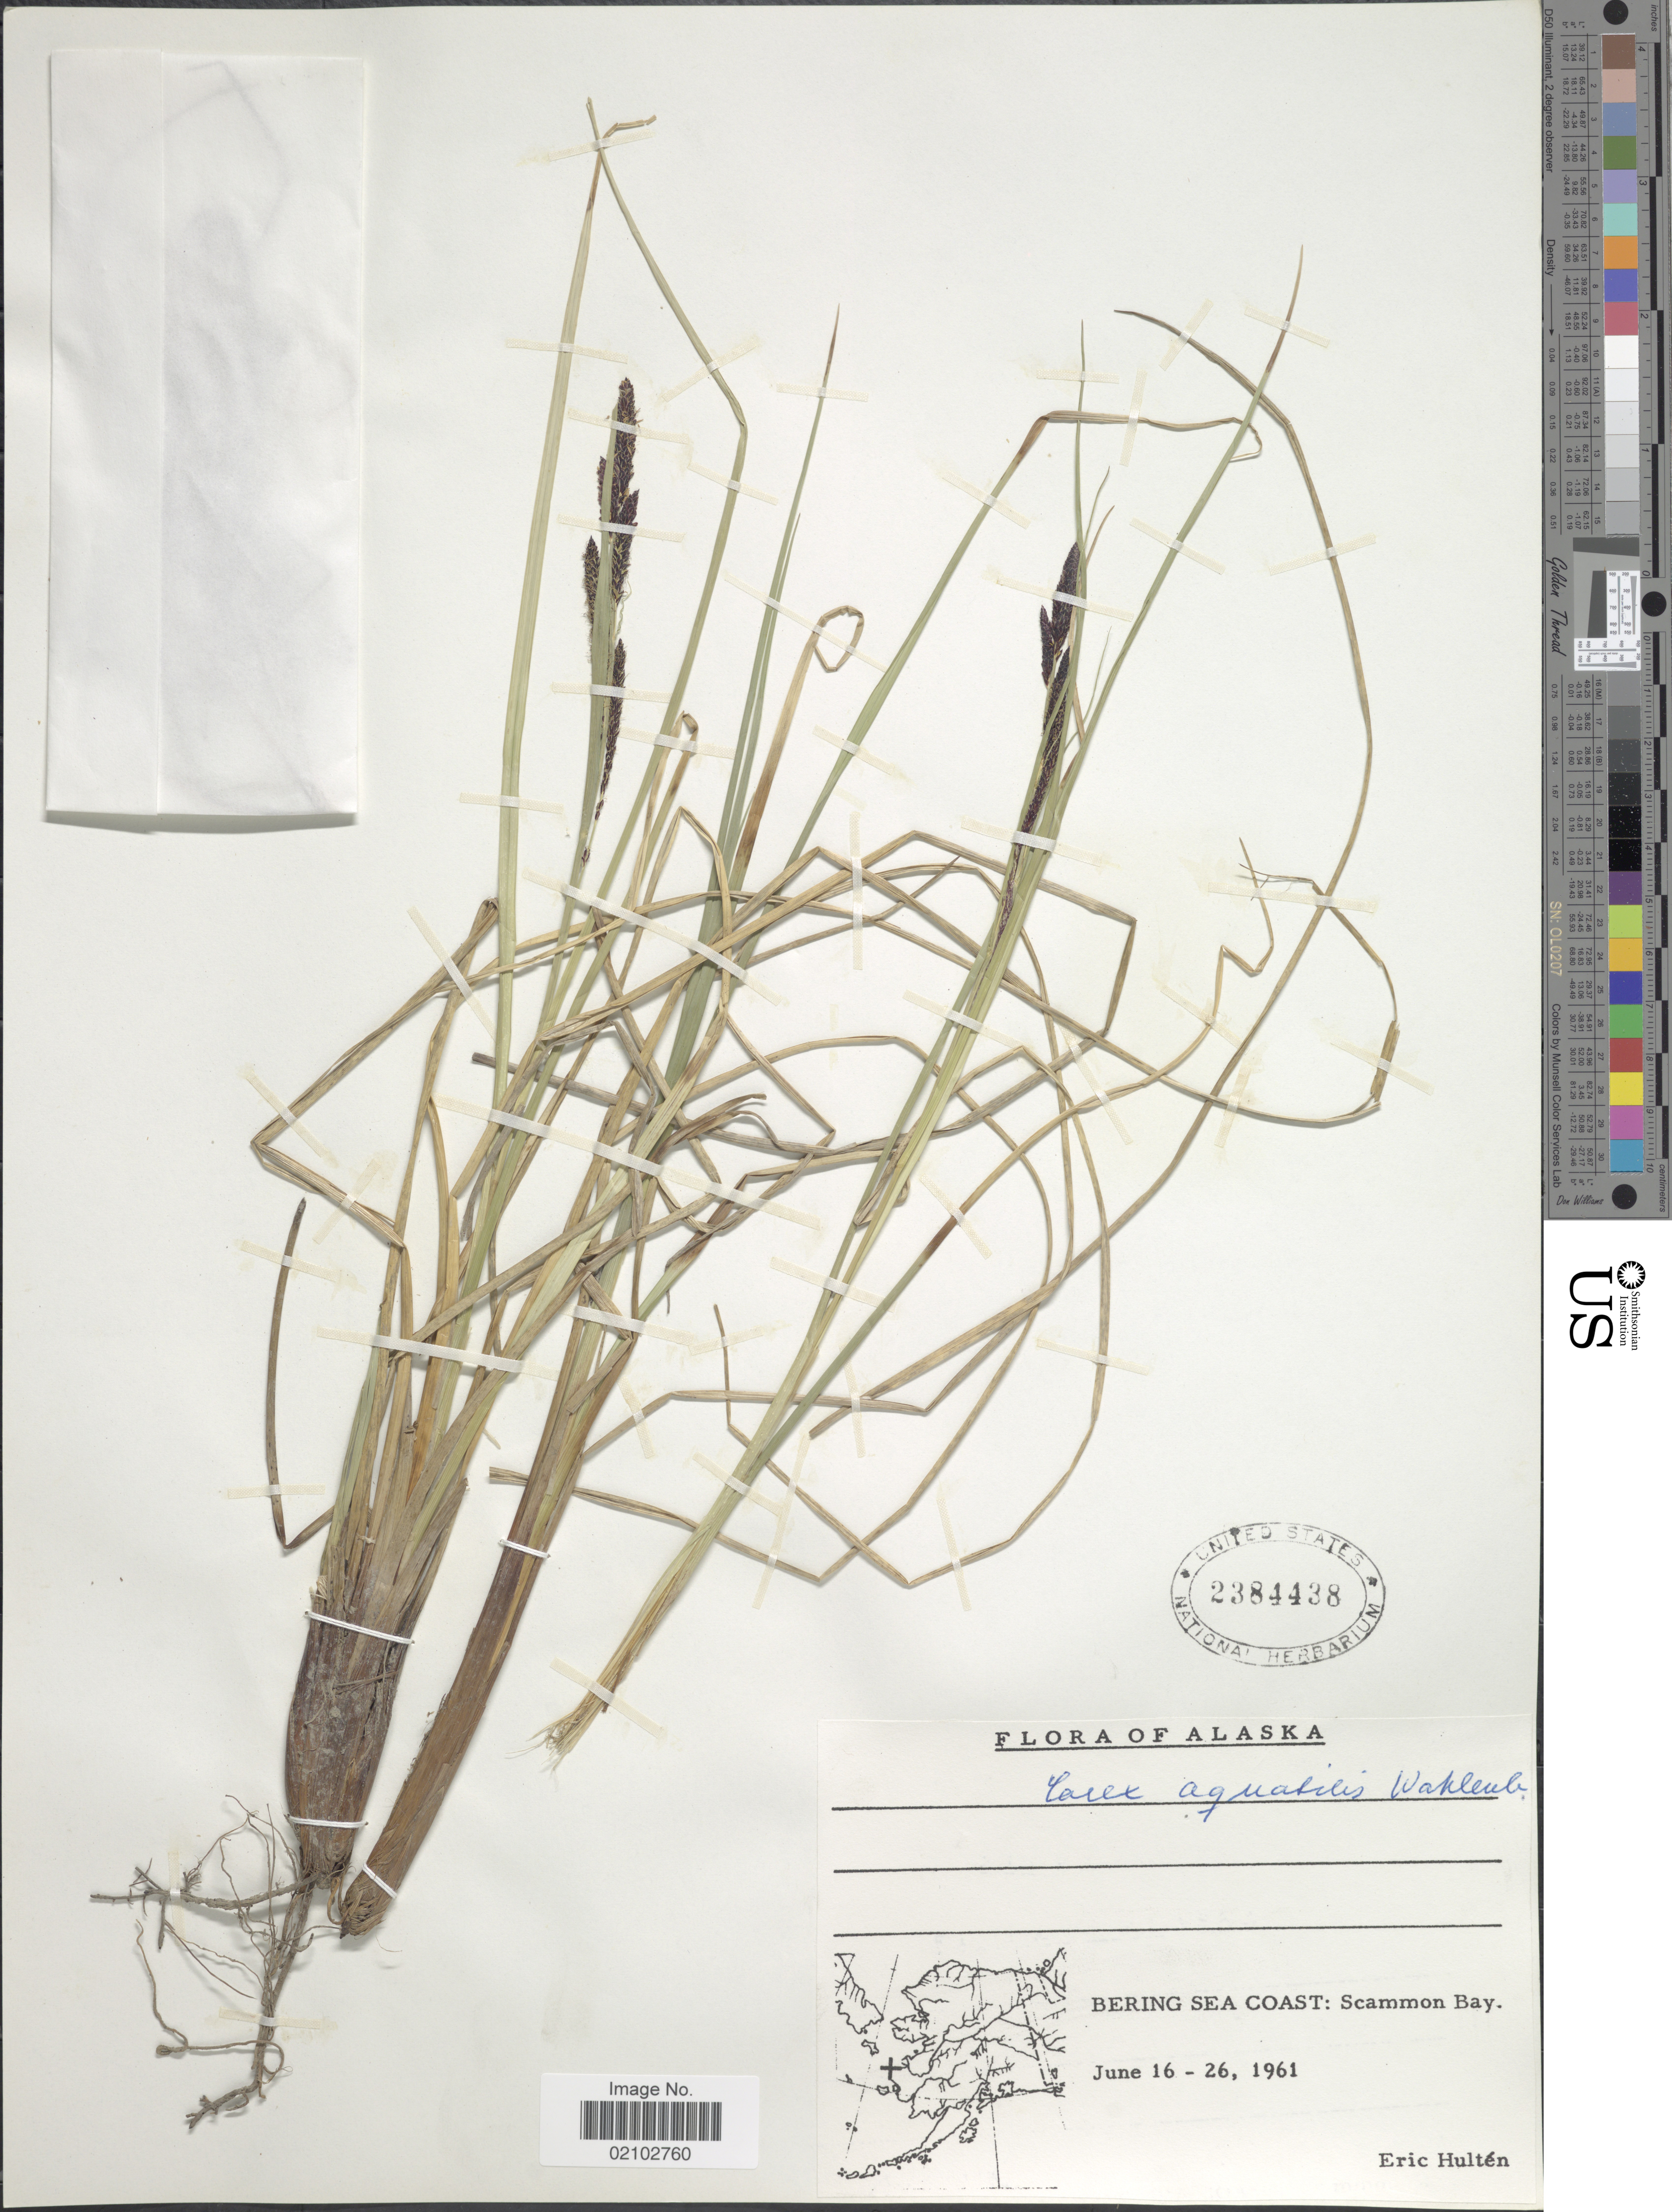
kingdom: Plantae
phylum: Tracheophyta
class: Liliopsida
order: Poales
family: Cyperaceae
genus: Carex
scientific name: Carex aquatilis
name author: Wahlenb.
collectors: E. G. Hultén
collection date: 1961-06-16/1961-06-26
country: United States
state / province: Alaska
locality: Bering Sea Coast: Scammon Bay.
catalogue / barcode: US 2384438